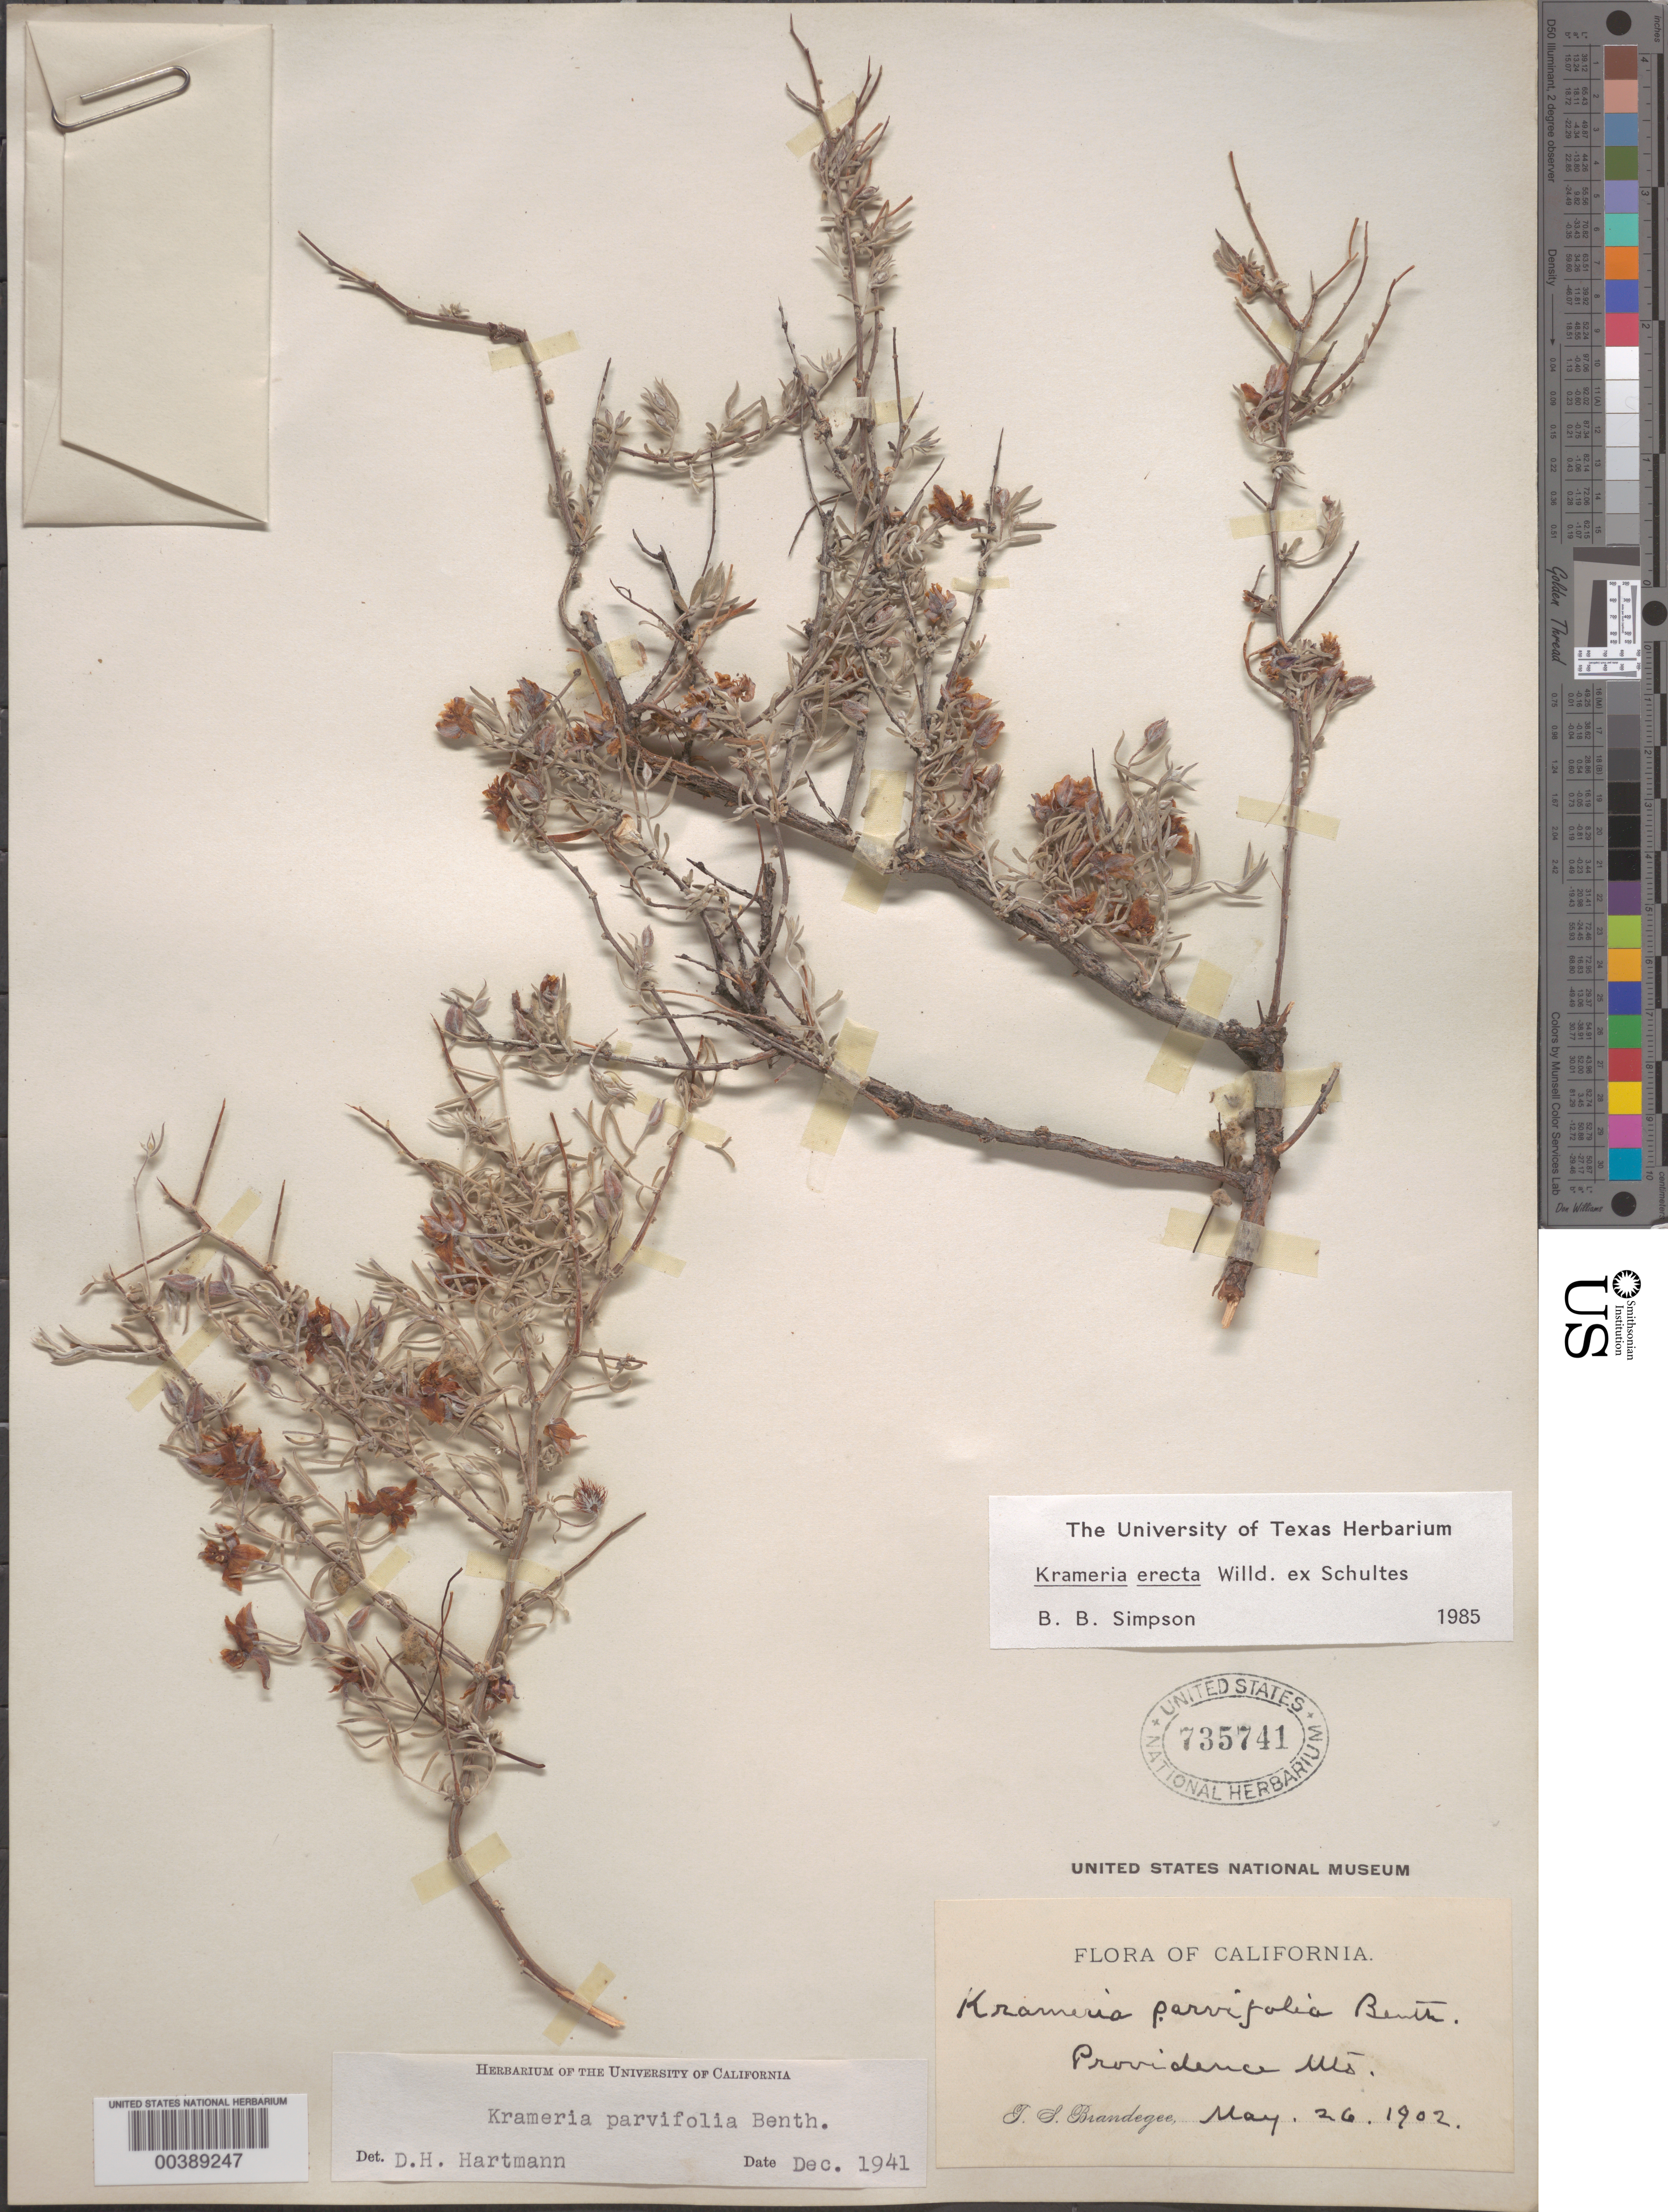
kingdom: Plantae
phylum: Tracheophyta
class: Magnoliopsida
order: Zygophyllales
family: Krameriaceae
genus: Krameria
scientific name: Krameria erecta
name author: Willd. ex Schult.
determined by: Simpson, B. B.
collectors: T. S. Brandegee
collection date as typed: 26 May 1902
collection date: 1902-05-26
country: United States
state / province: California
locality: Providence mountains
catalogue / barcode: US 735741